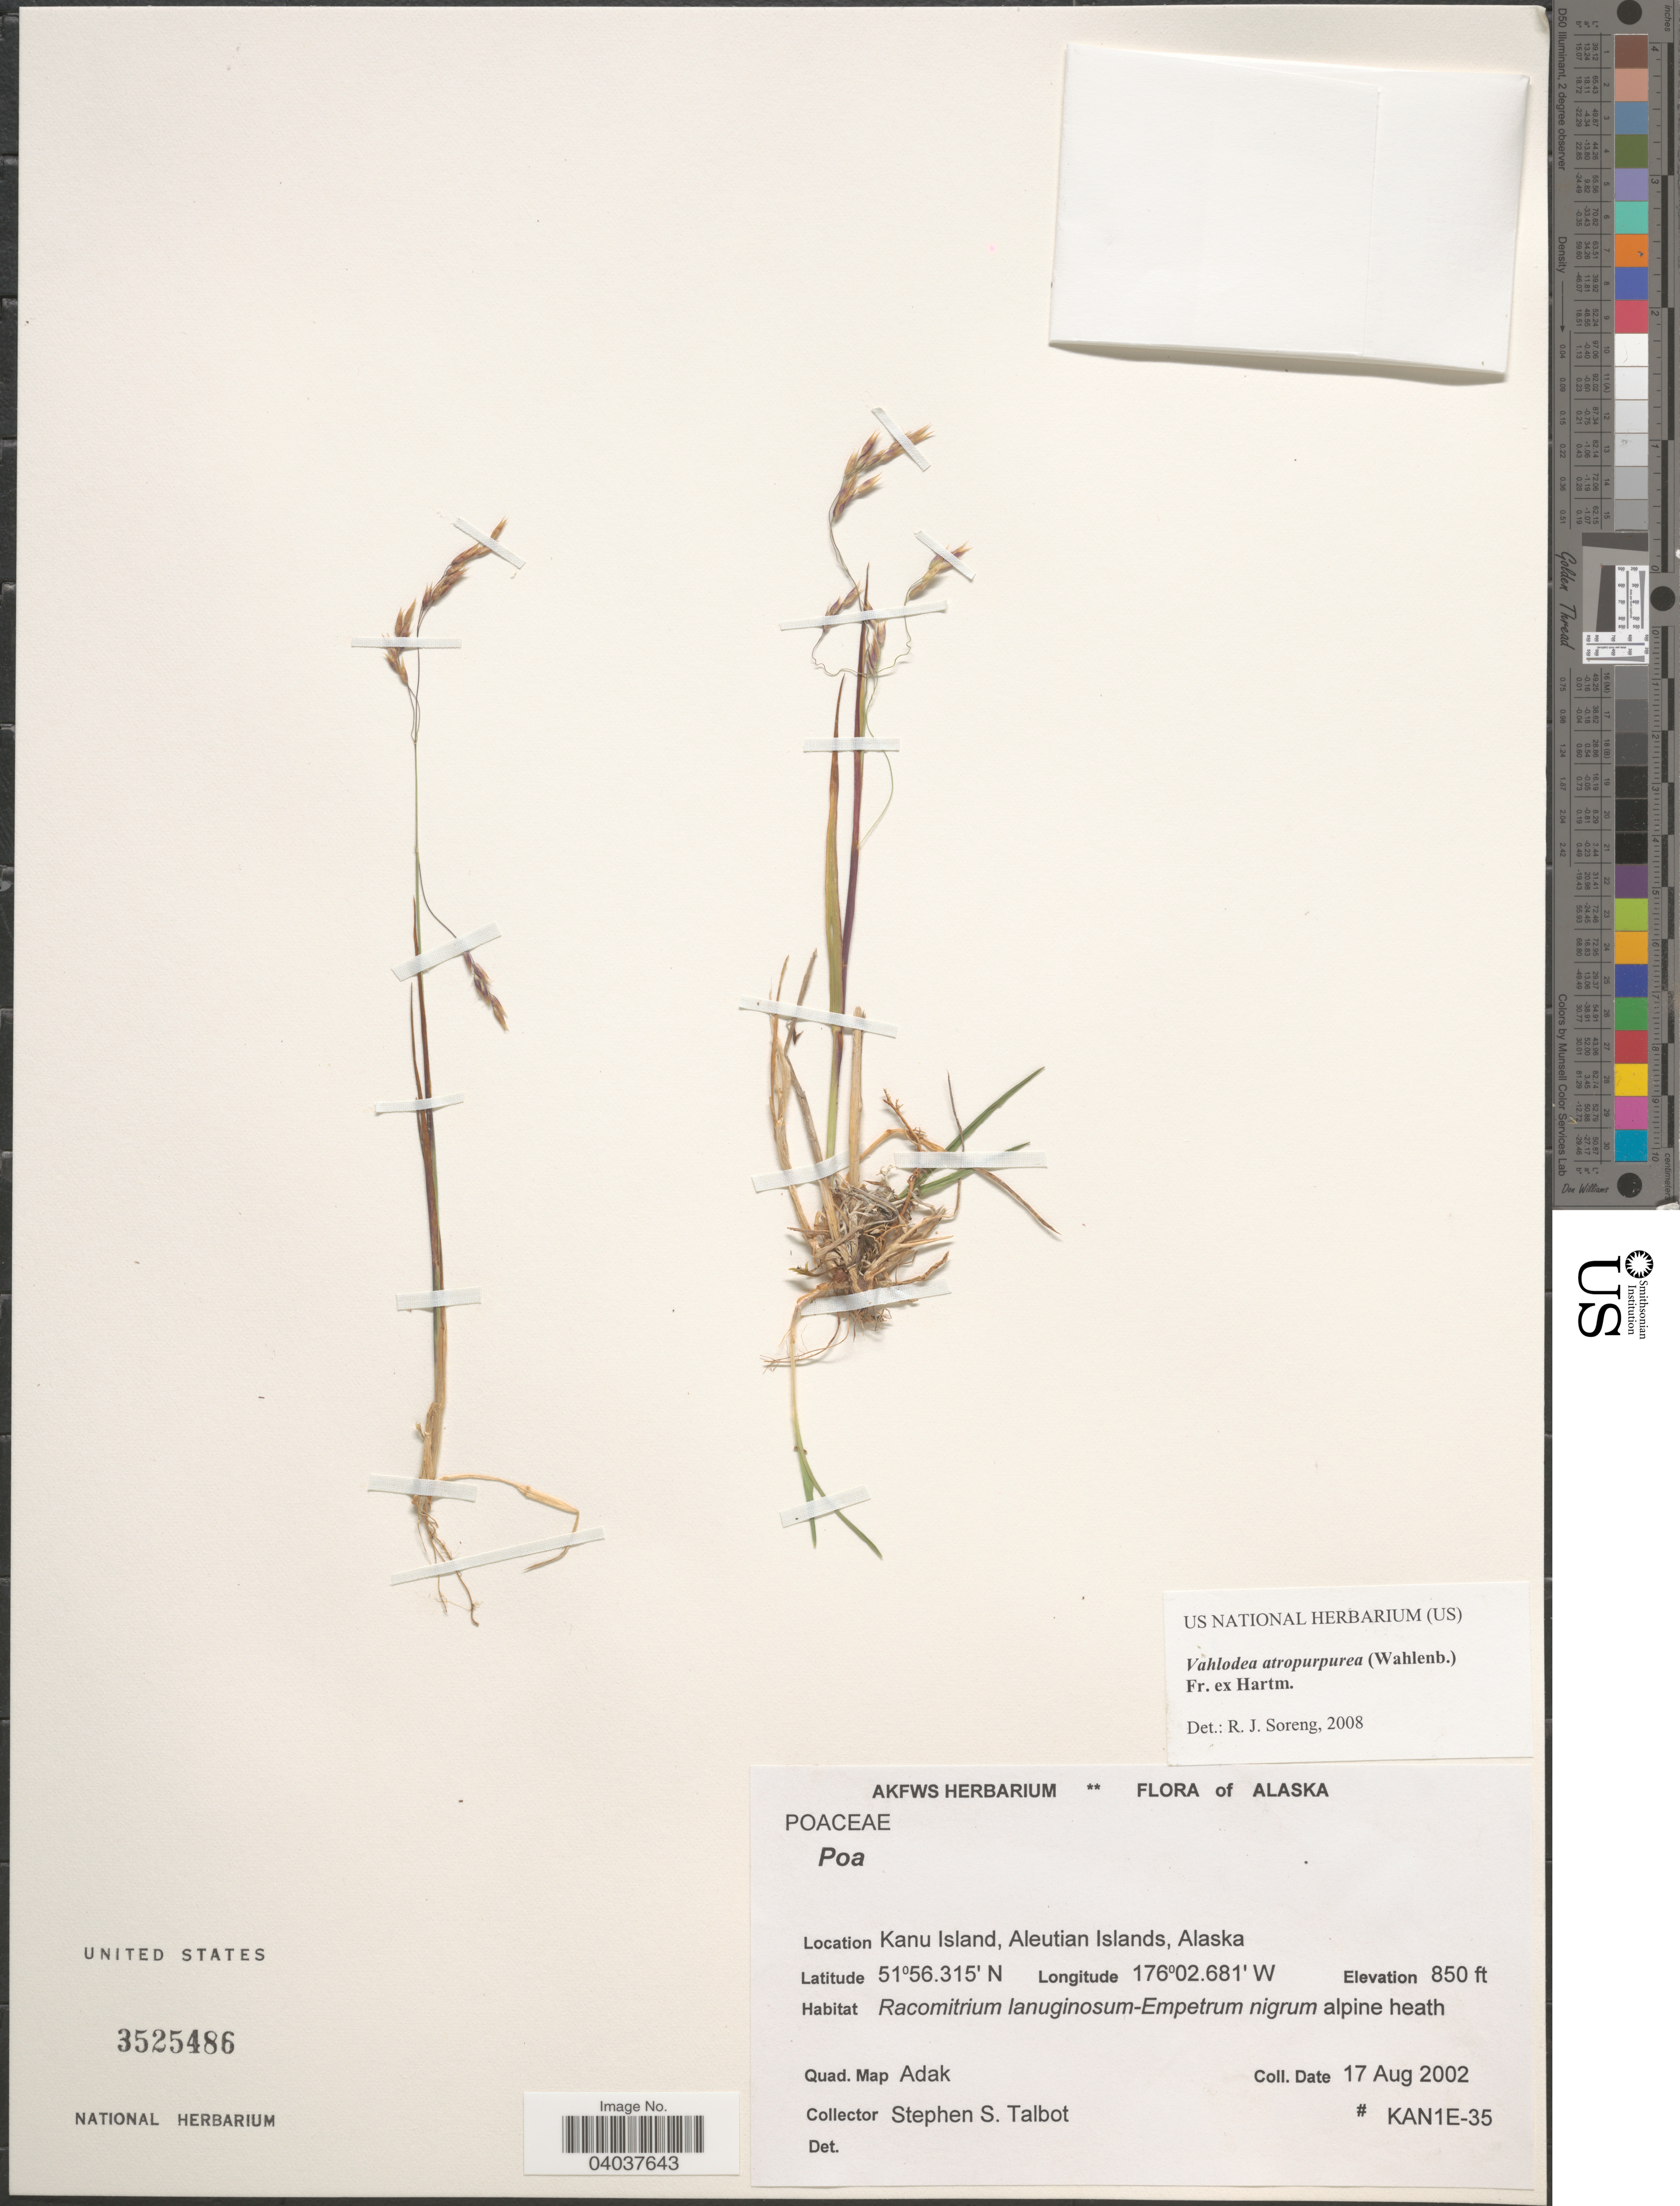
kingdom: Plantae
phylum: Tracheophyta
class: Liliopsida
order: Poales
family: Poaceae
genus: Vahlodea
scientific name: Vahlodea atropurpurea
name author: (Wahlenb.) Fr. ex Hartm.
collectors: S. S. Talbot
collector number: KAN1E-35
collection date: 2002-08-17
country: United States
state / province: Alaska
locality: Kanu Island, Aleutian Islands. Quad. Map Adak.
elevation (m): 259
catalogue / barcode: US 3525486